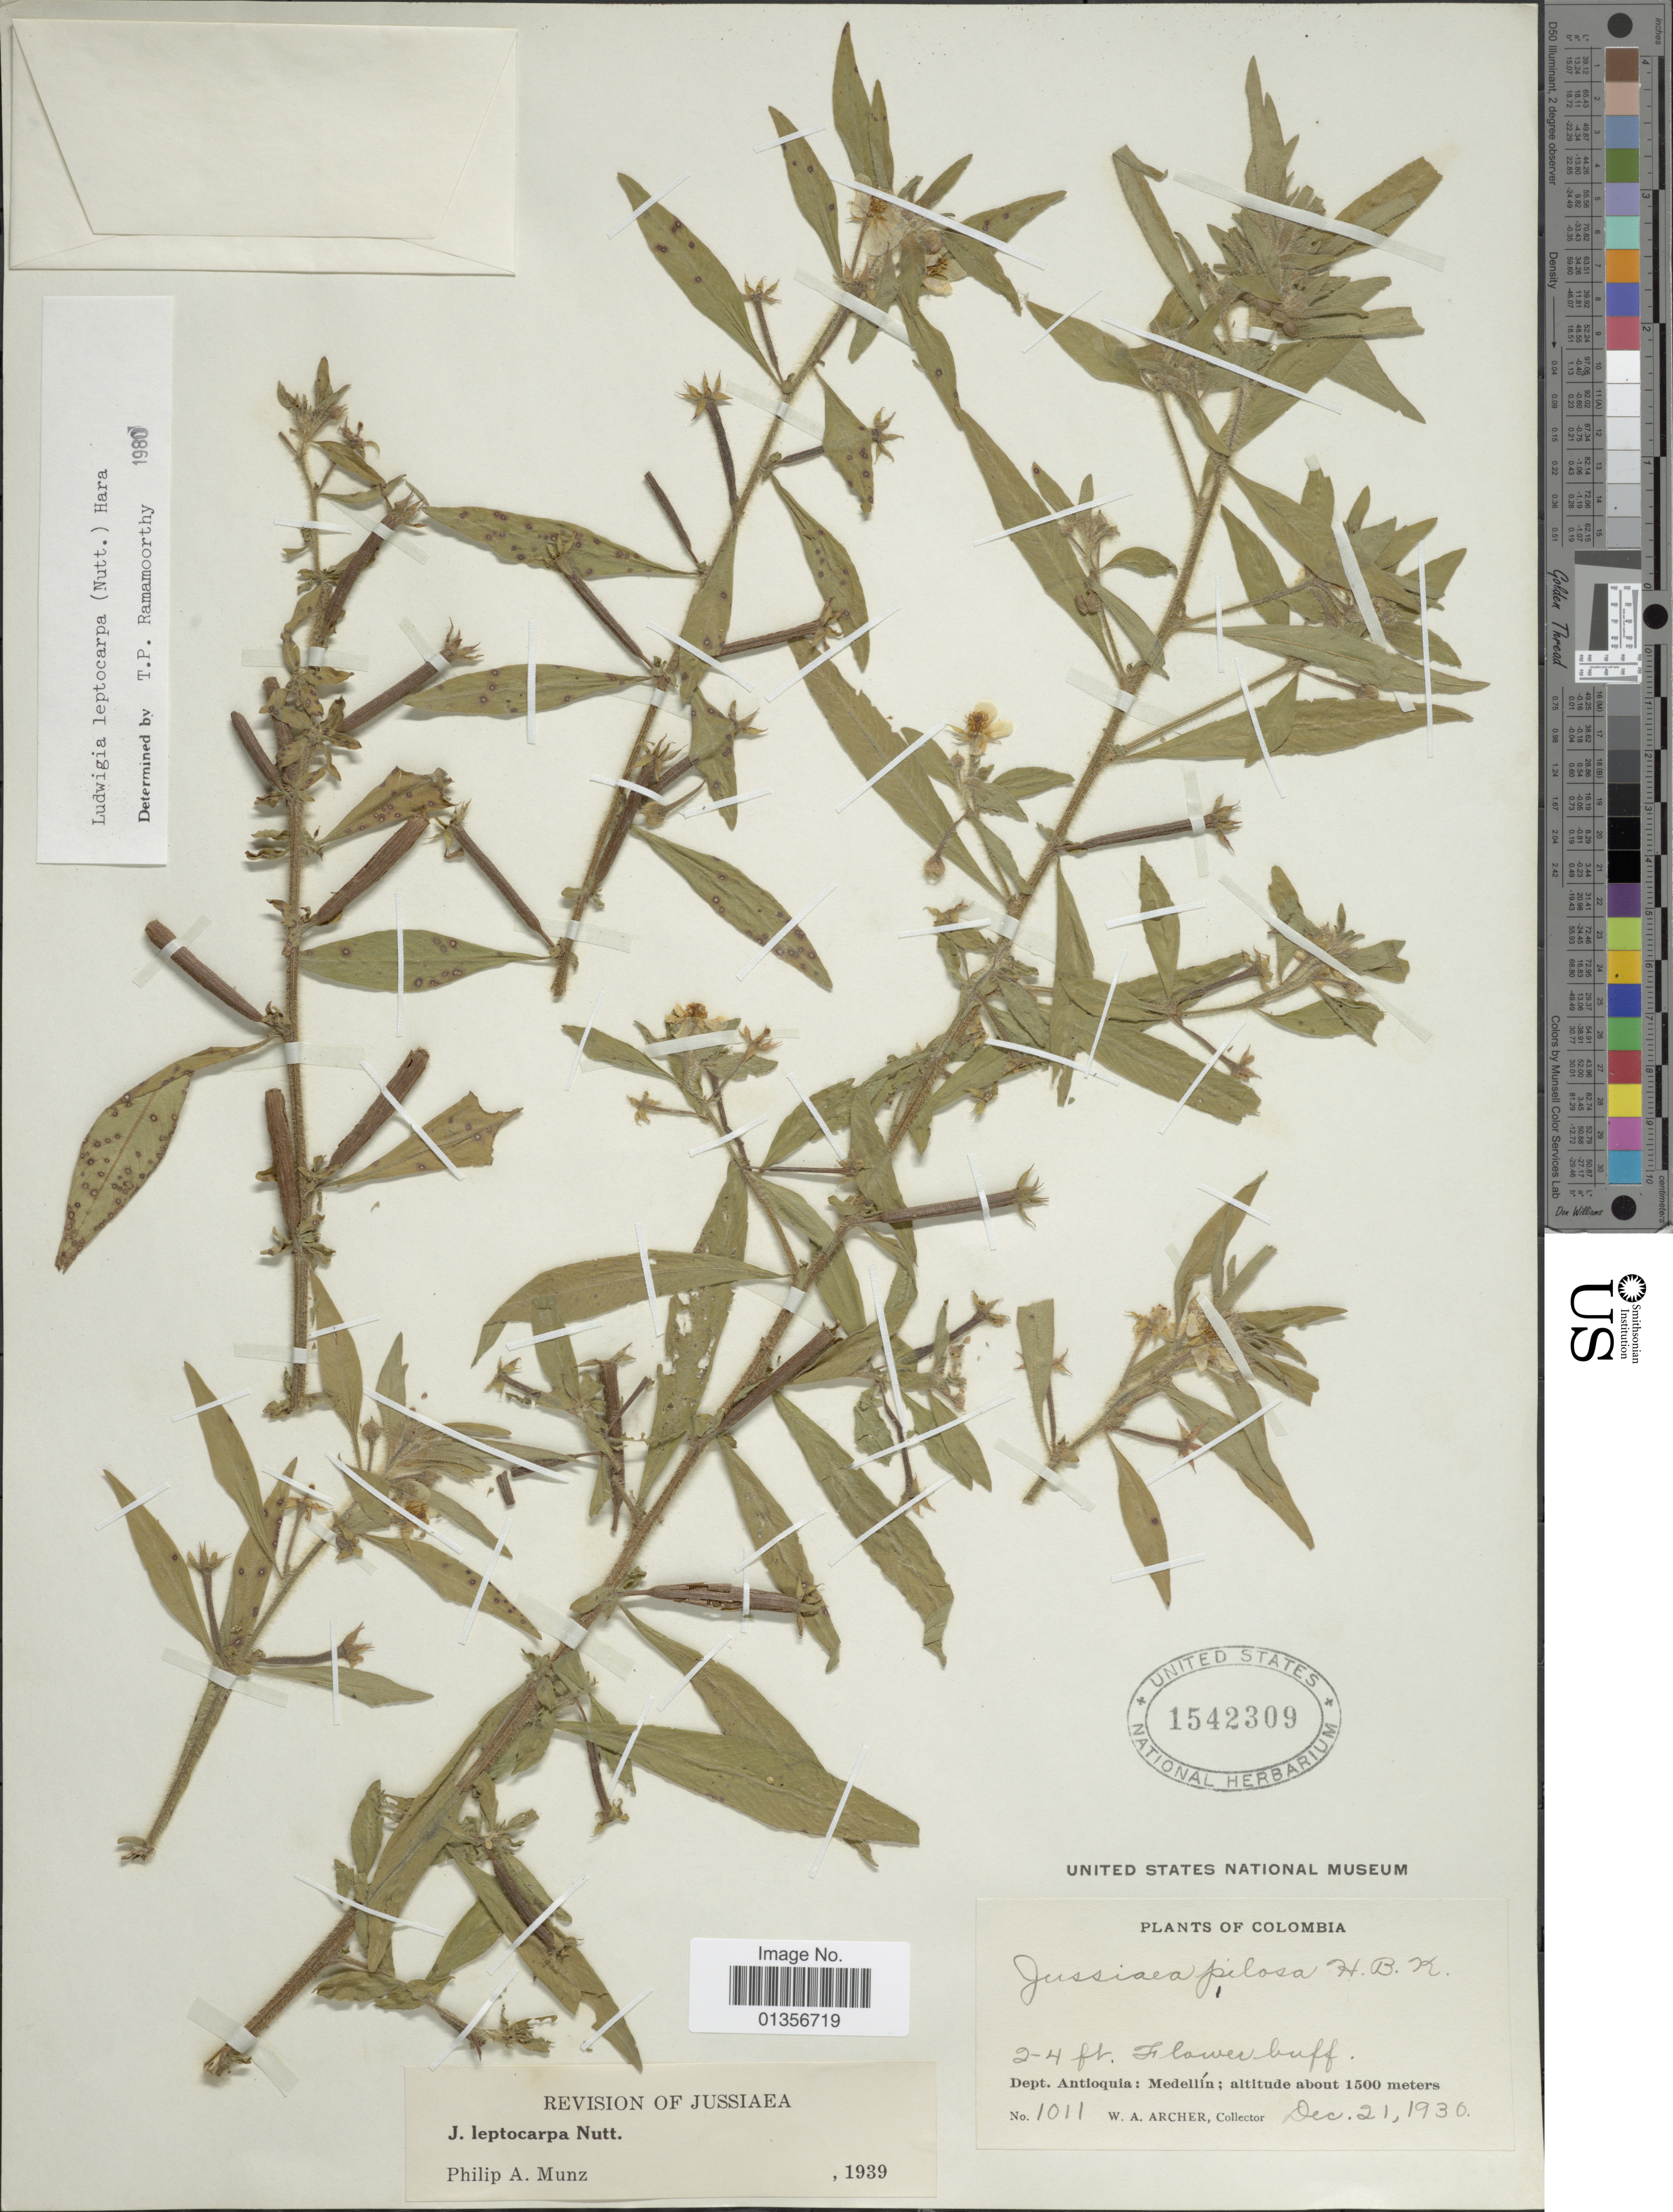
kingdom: Plantae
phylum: Tracheophyta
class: Magnoliopsida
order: Myrtales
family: Onagraceae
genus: Ludwigia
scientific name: Ludwigia leptocarpa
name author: (Nutt.) H. Hara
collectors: W. A. Archer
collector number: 1011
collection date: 1930-12-21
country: Colombia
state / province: Antioquia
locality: Medellín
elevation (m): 1500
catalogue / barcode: US 1542309